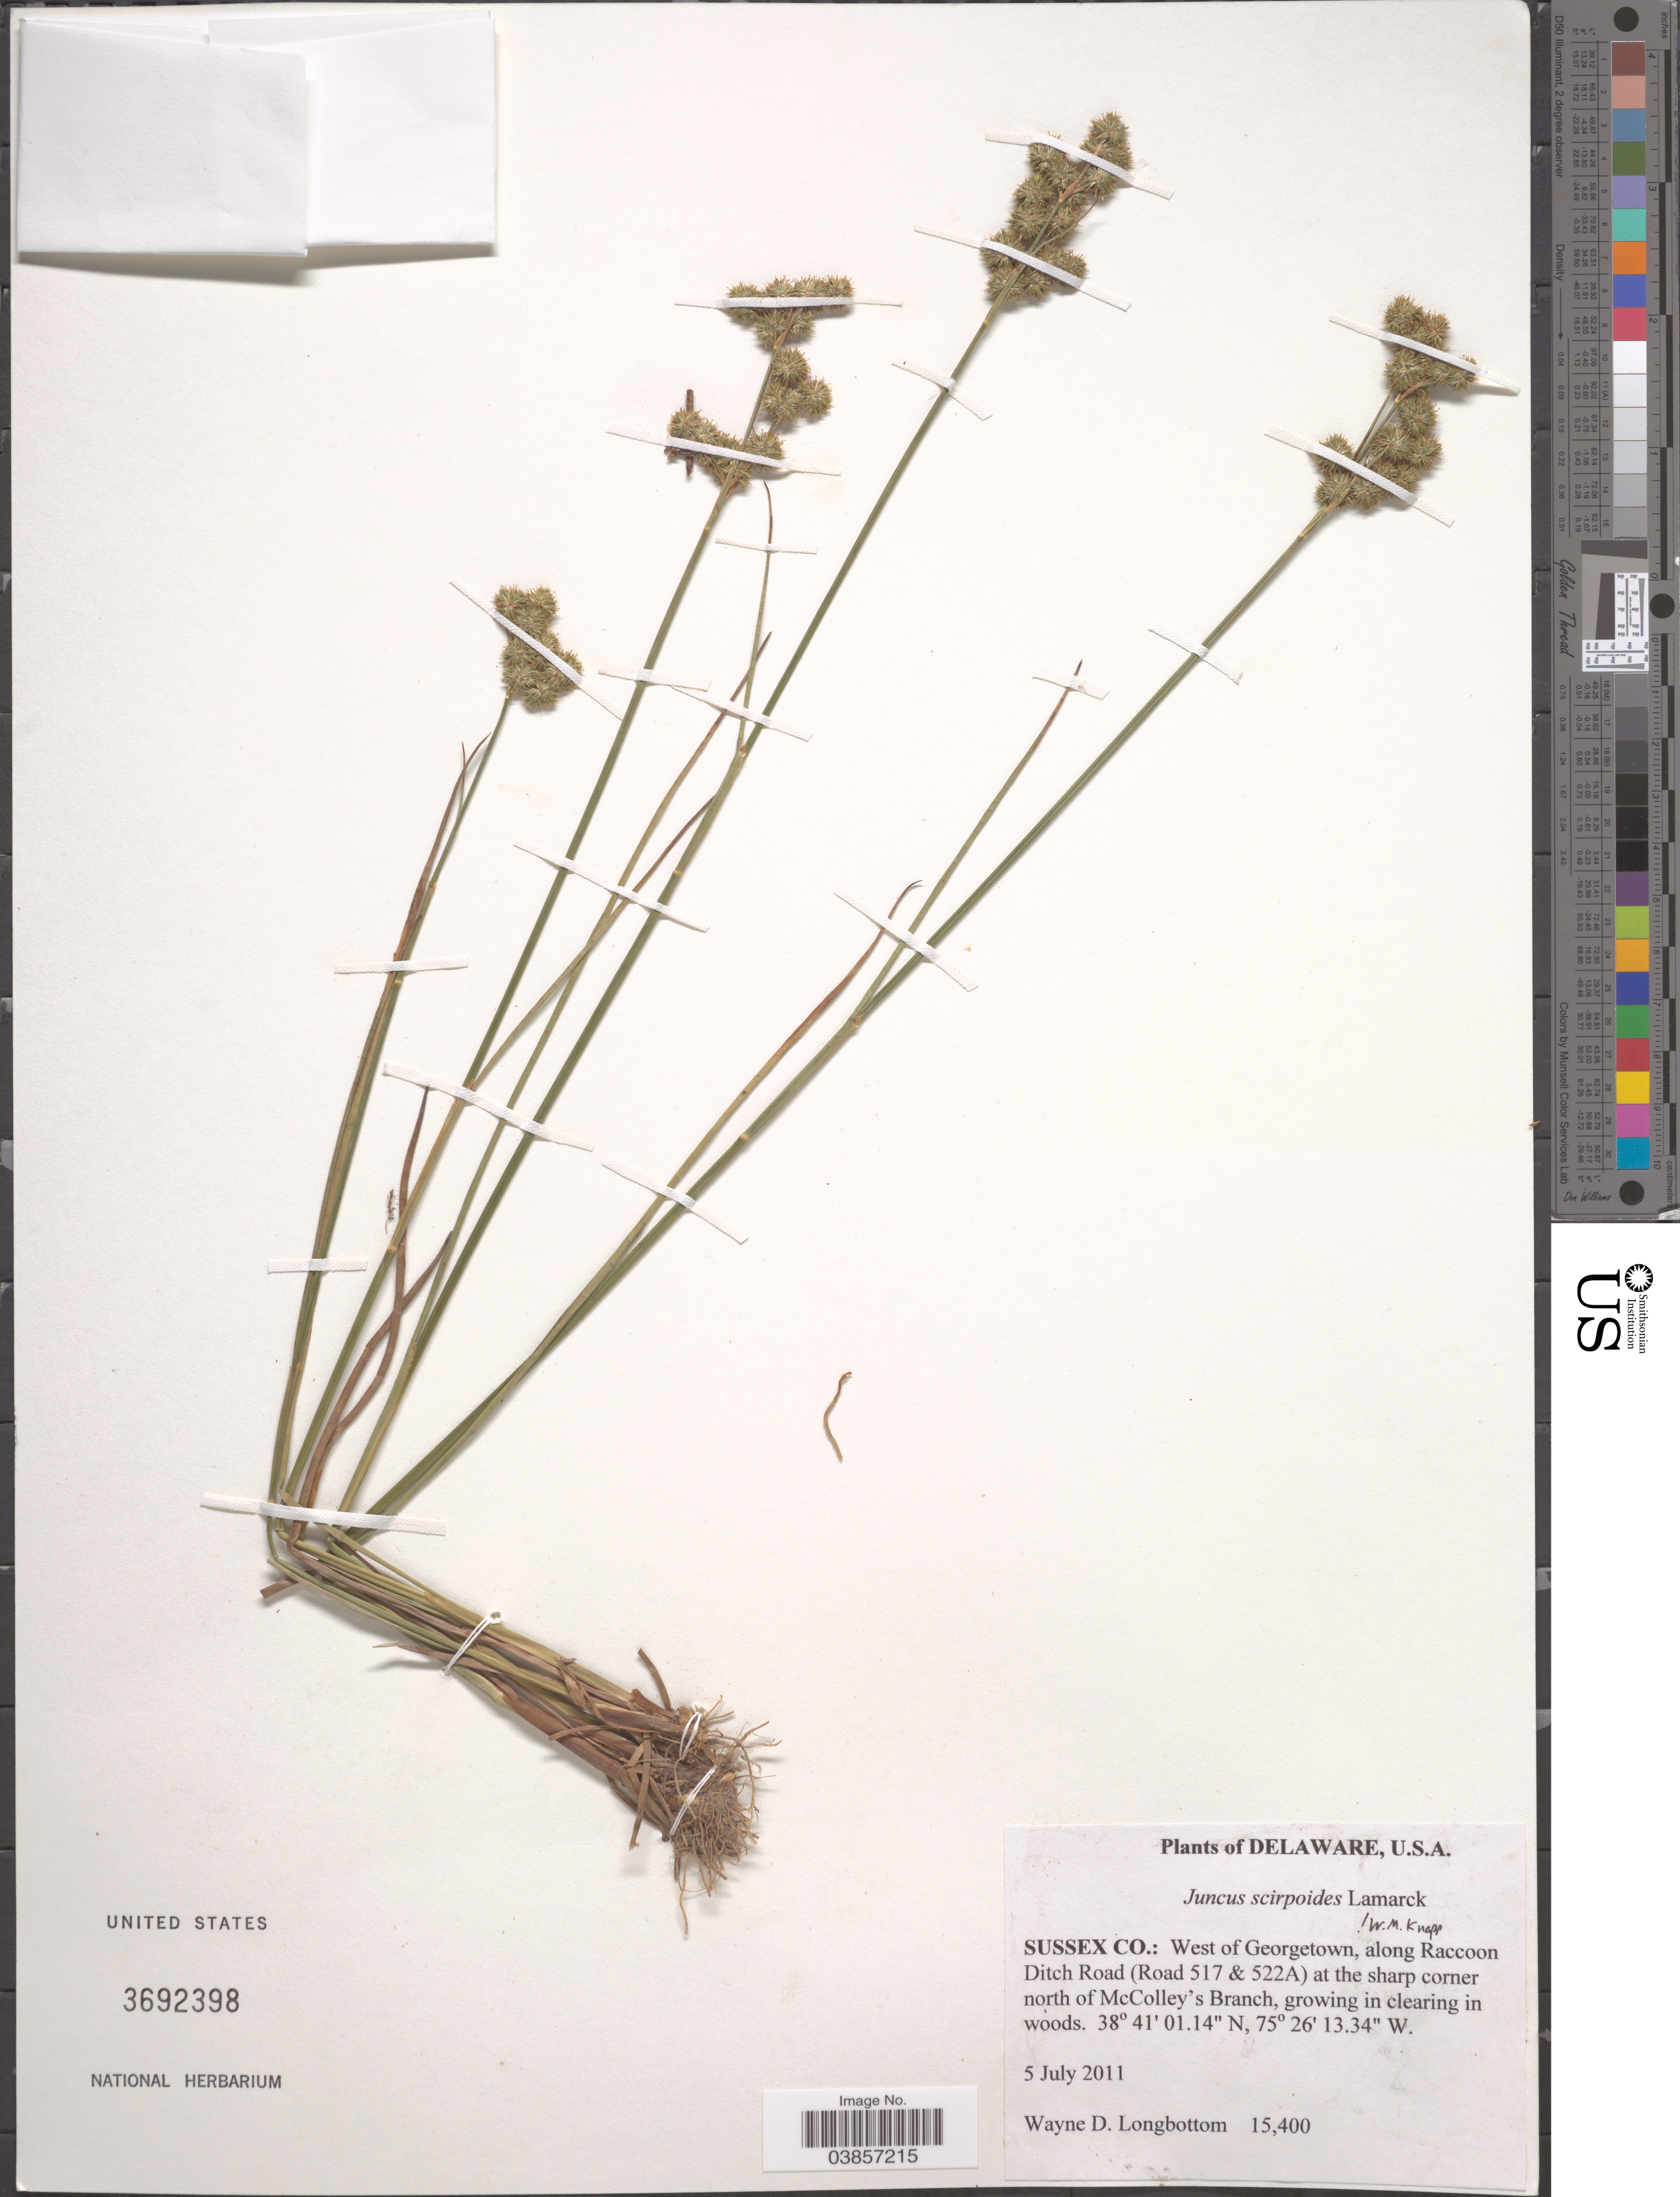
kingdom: Plantae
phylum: Tracheophyta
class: Liliopsida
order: Poales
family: Juncaceae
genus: Juncus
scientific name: Juncus scirpoides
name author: Lam.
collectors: W. D. Longbottom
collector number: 15400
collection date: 2011-07-05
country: United States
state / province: Delaware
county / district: Sussex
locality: Sussex Co.: West of Georgetown, along Raccoon Ditch Road (Road 517 & 522A) at the sharp corner north of McColley's Branch.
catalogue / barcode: US 3692398